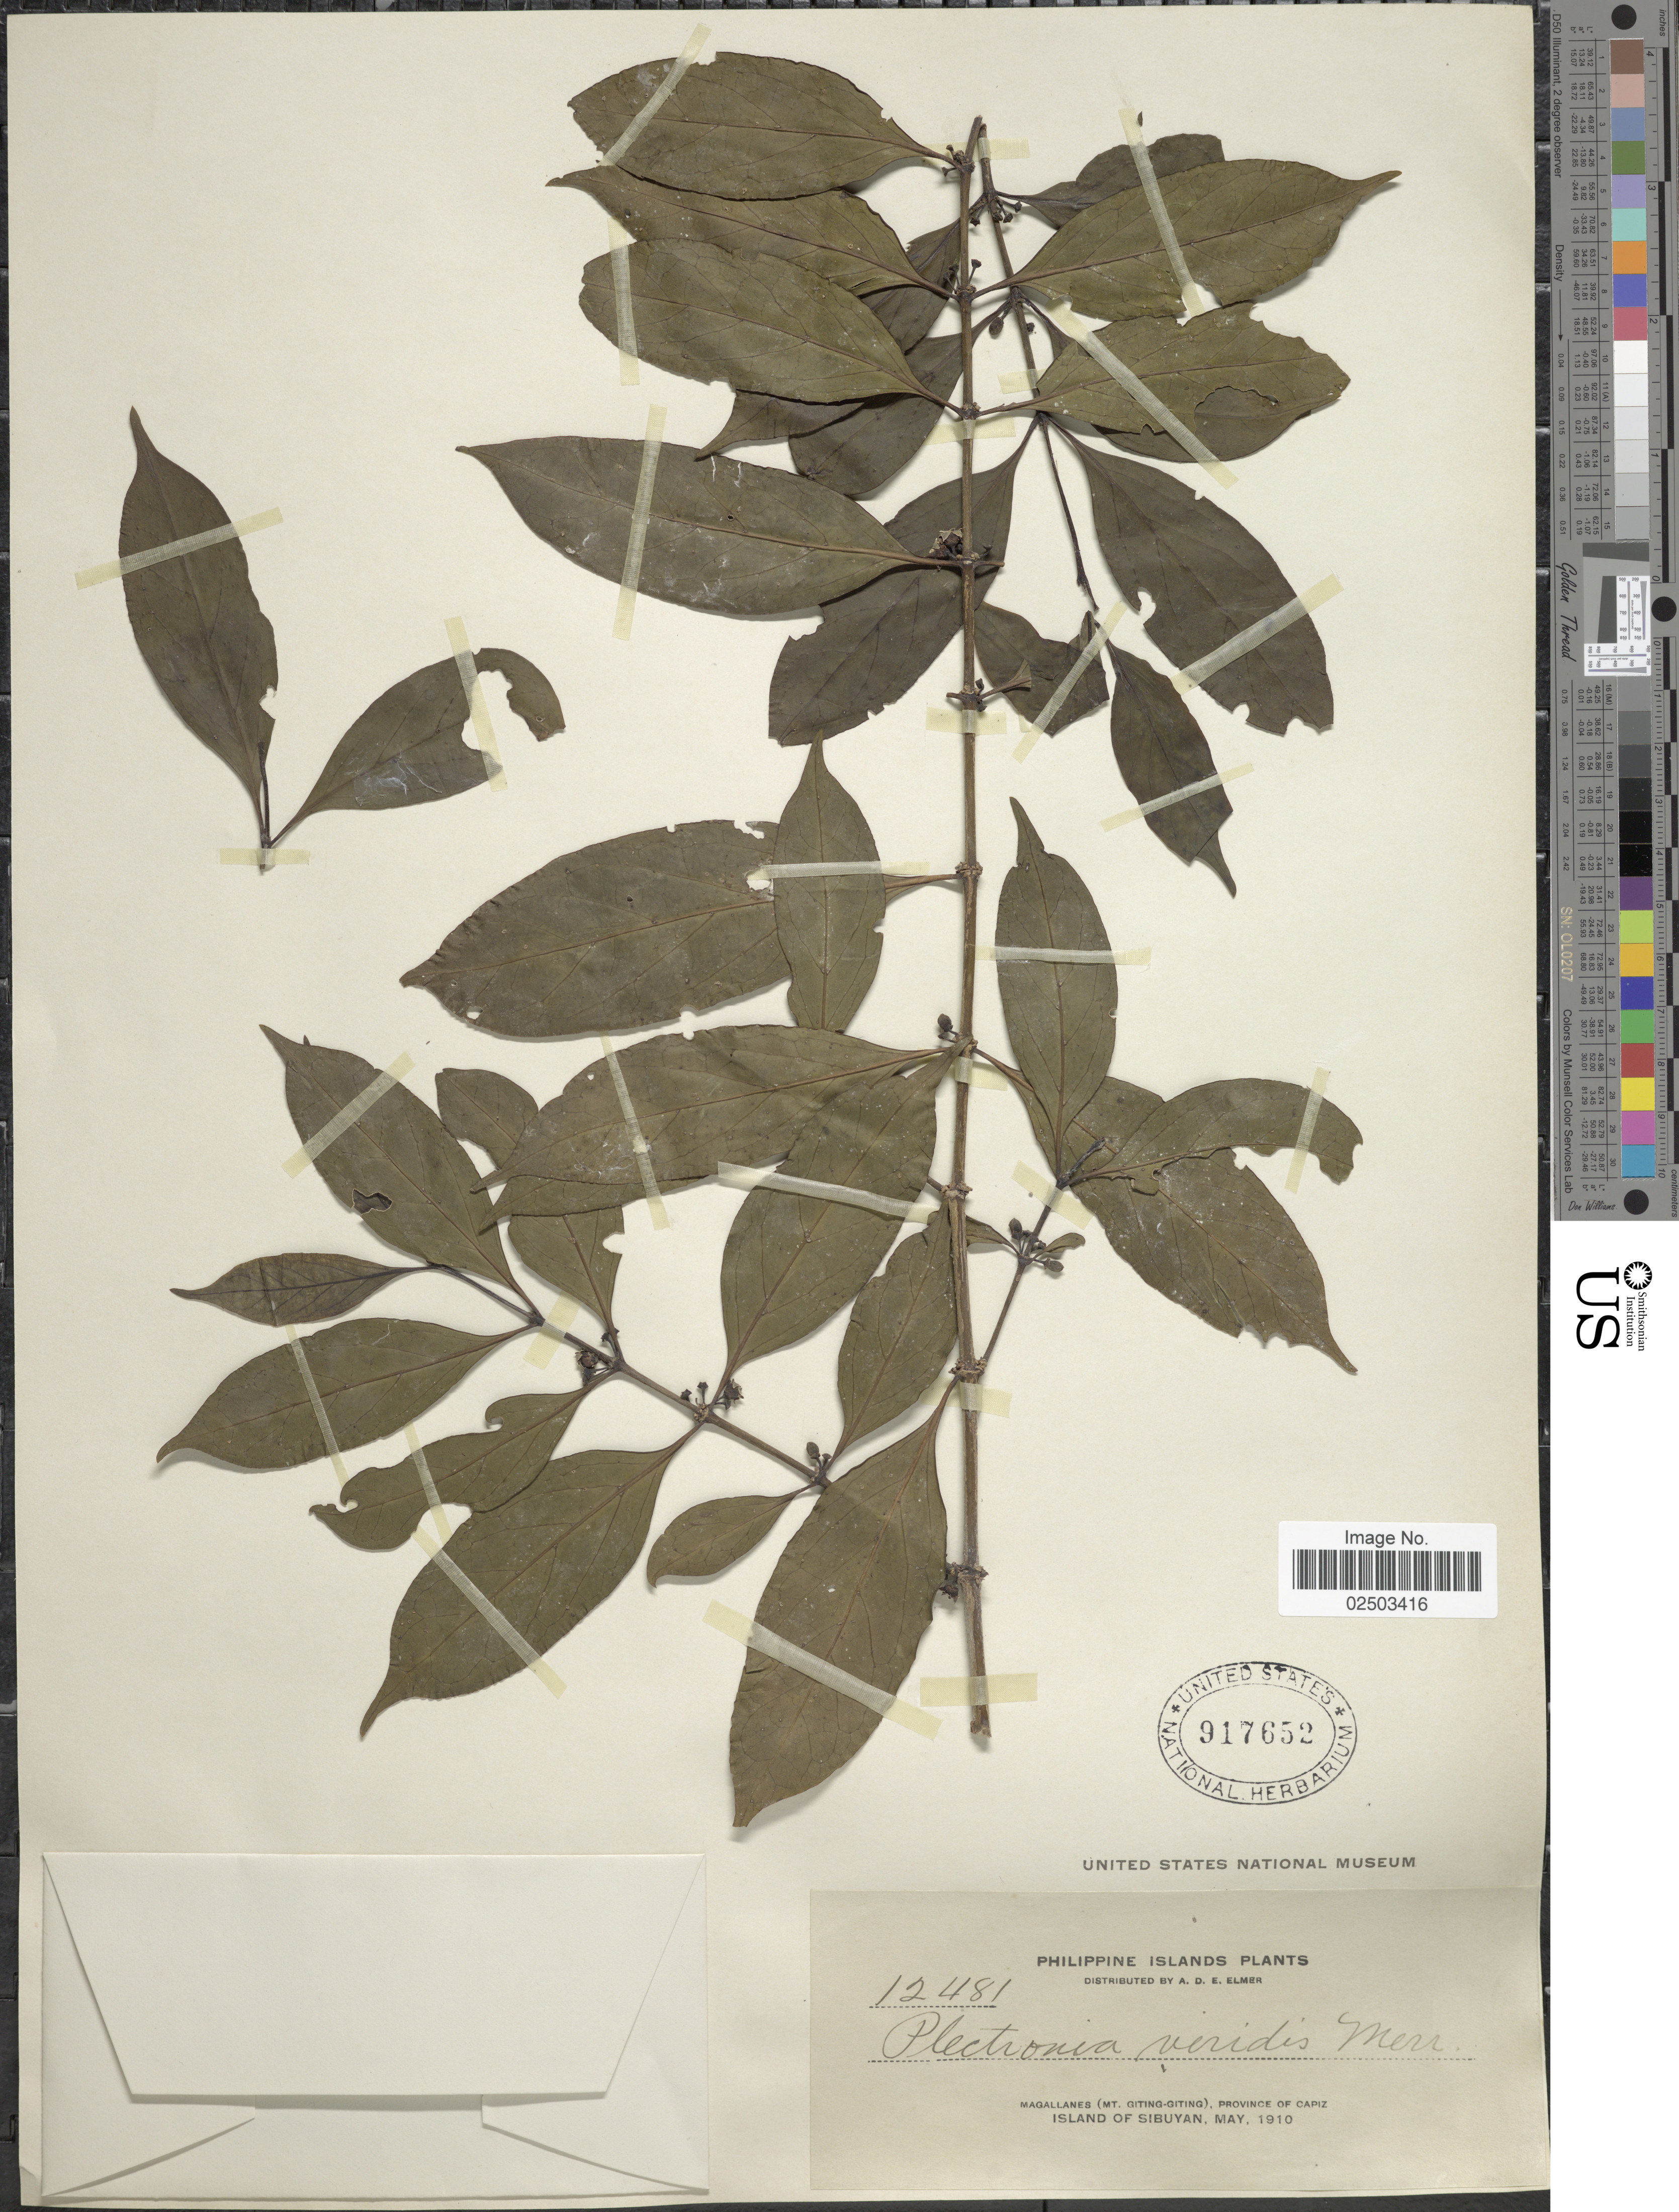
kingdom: Plantae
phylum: Tracheophyta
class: Magnoliopsida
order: Gentianales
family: Rubiaceae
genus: Canthium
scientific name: Canthium glandulosum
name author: (Blanco) Merr.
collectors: A. D. E. Elmer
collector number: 12481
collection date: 1910-05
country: Philippines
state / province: Western Visayas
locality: Philippine Islands, Magallanes (Mt. Giting-Giting), Province of Capiz, Island of Sibuyan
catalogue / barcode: US 917652